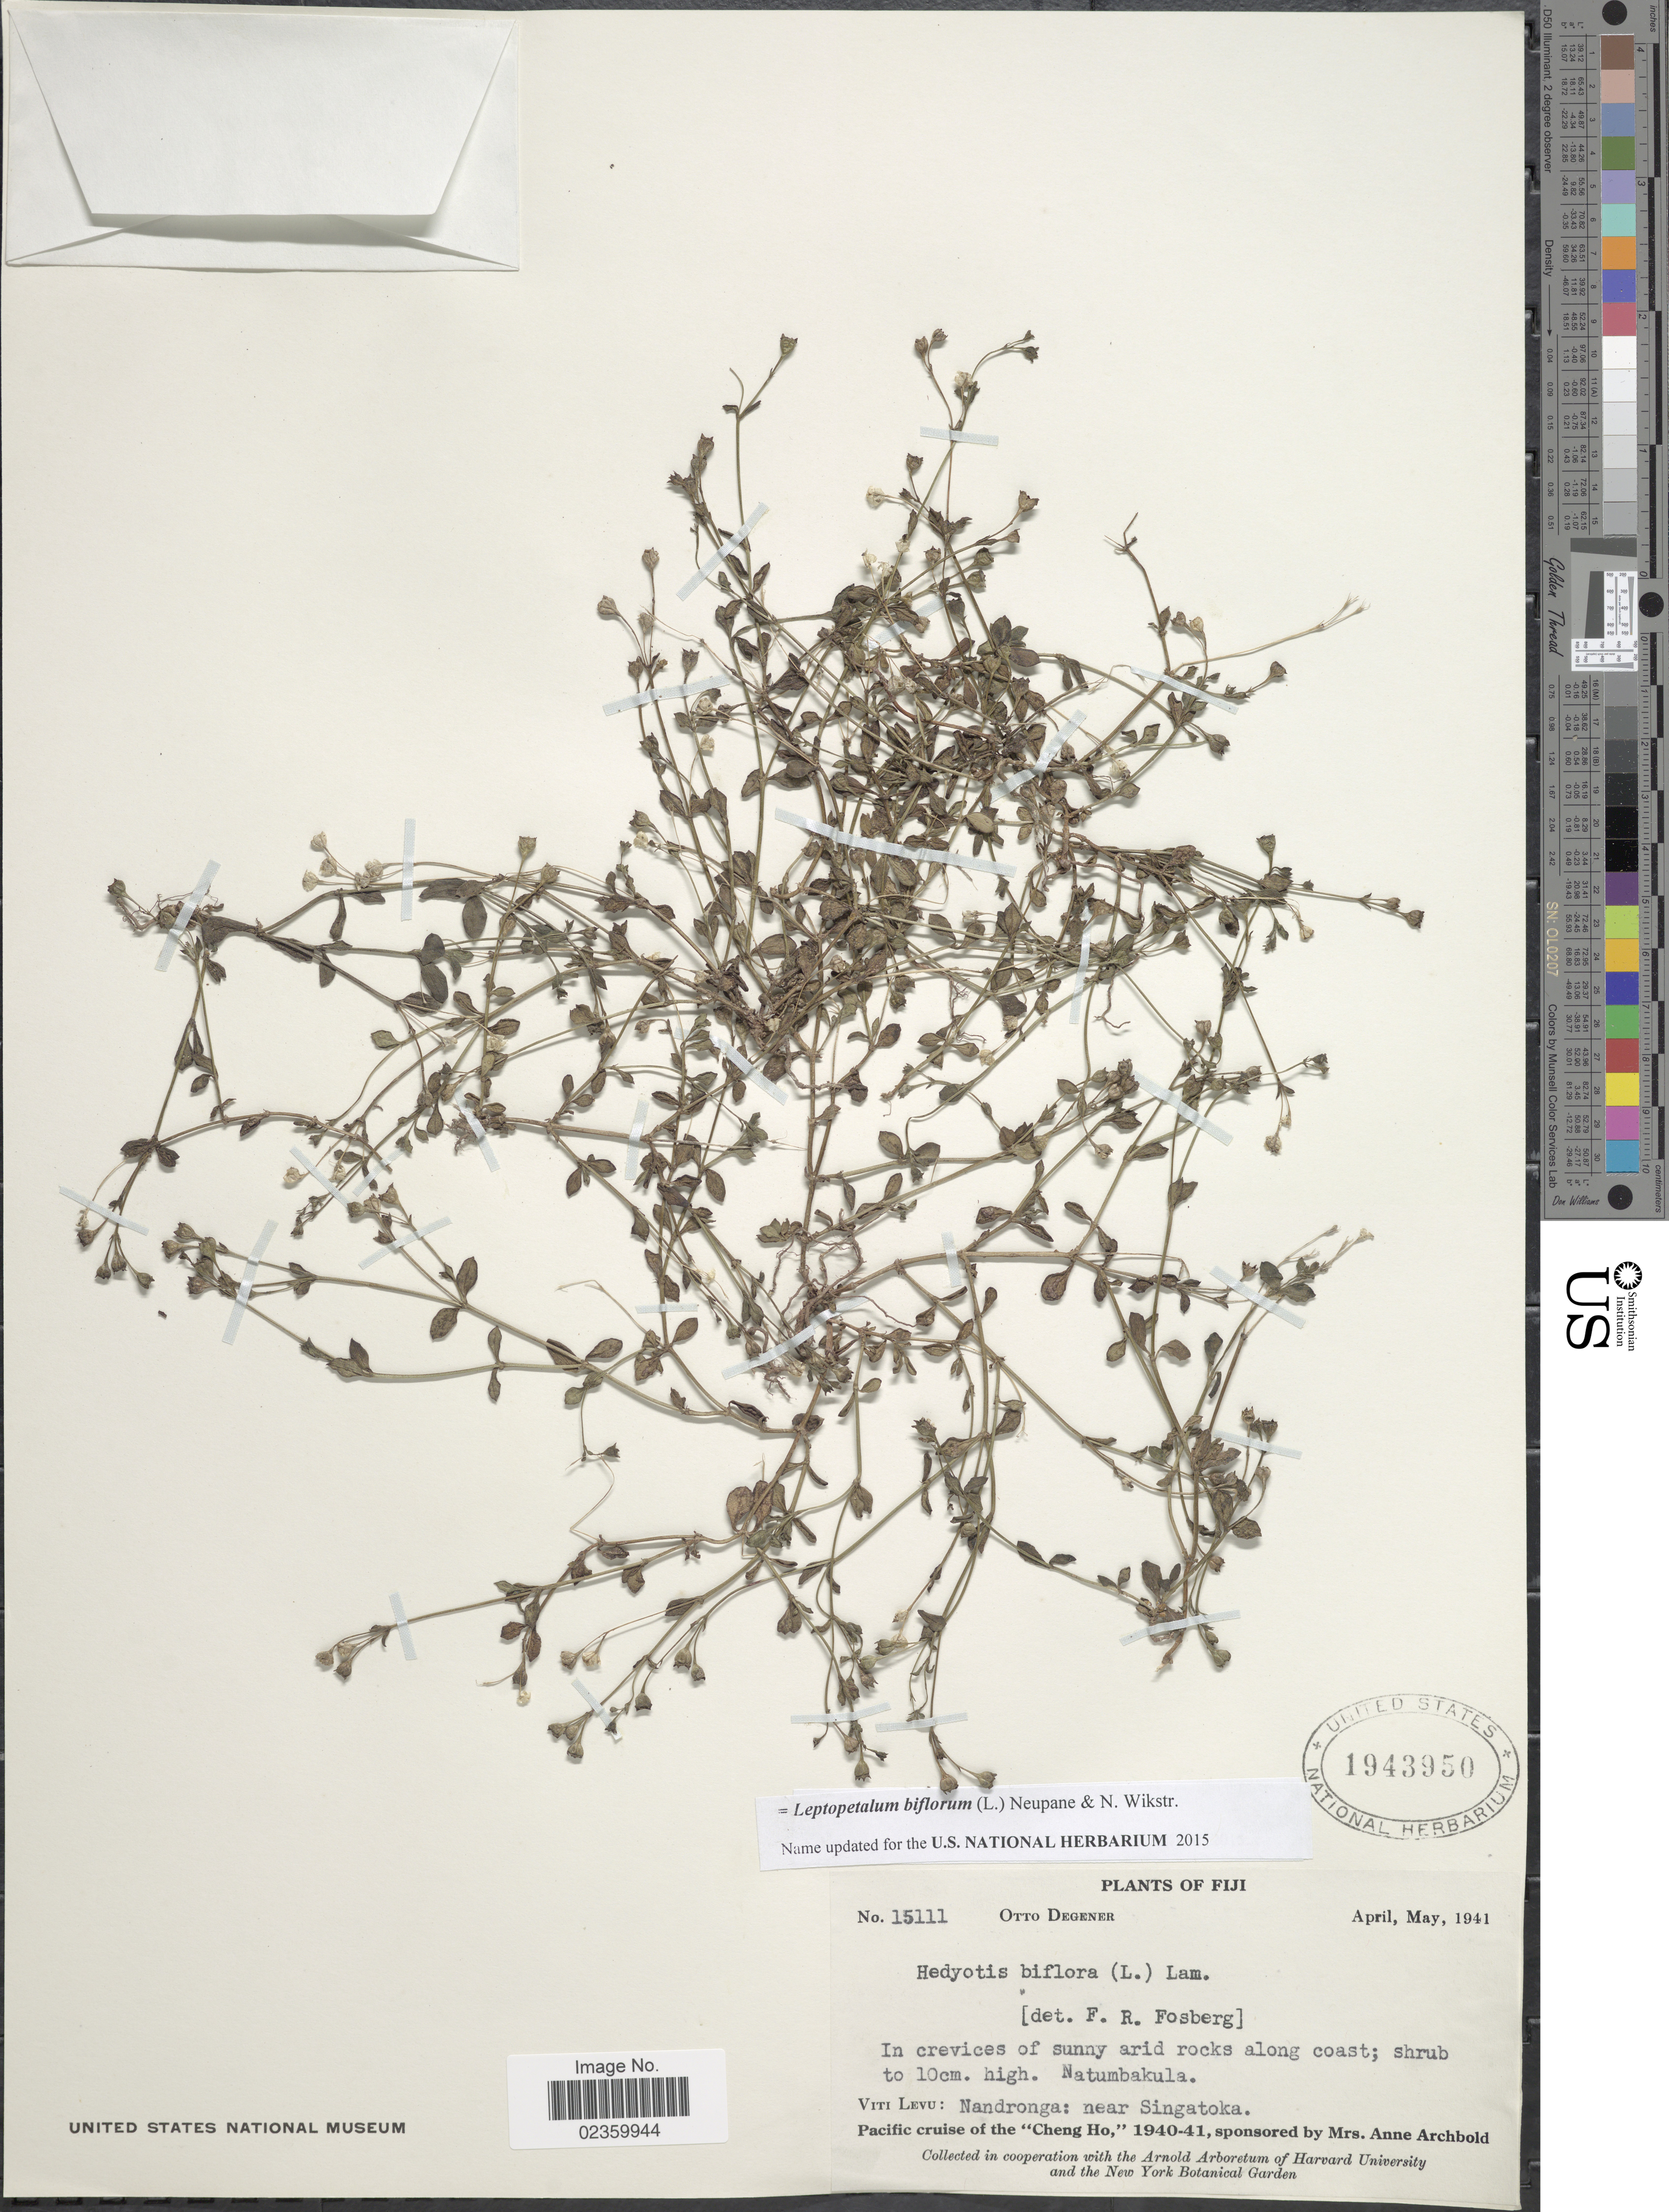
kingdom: Plantae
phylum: Tracheophyta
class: Magnoliopsida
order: Gentianales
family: Rubiaceae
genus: Leptopetalum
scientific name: Leptopetalum biflorum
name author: (L.) Neupane & N. Wikstr.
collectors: O. Degener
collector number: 15111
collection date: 1941-04/1941-05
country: Fiji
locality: Natumbakula, Viti Levu: Nandrongo: near Singatoka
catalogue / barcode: US 1943950